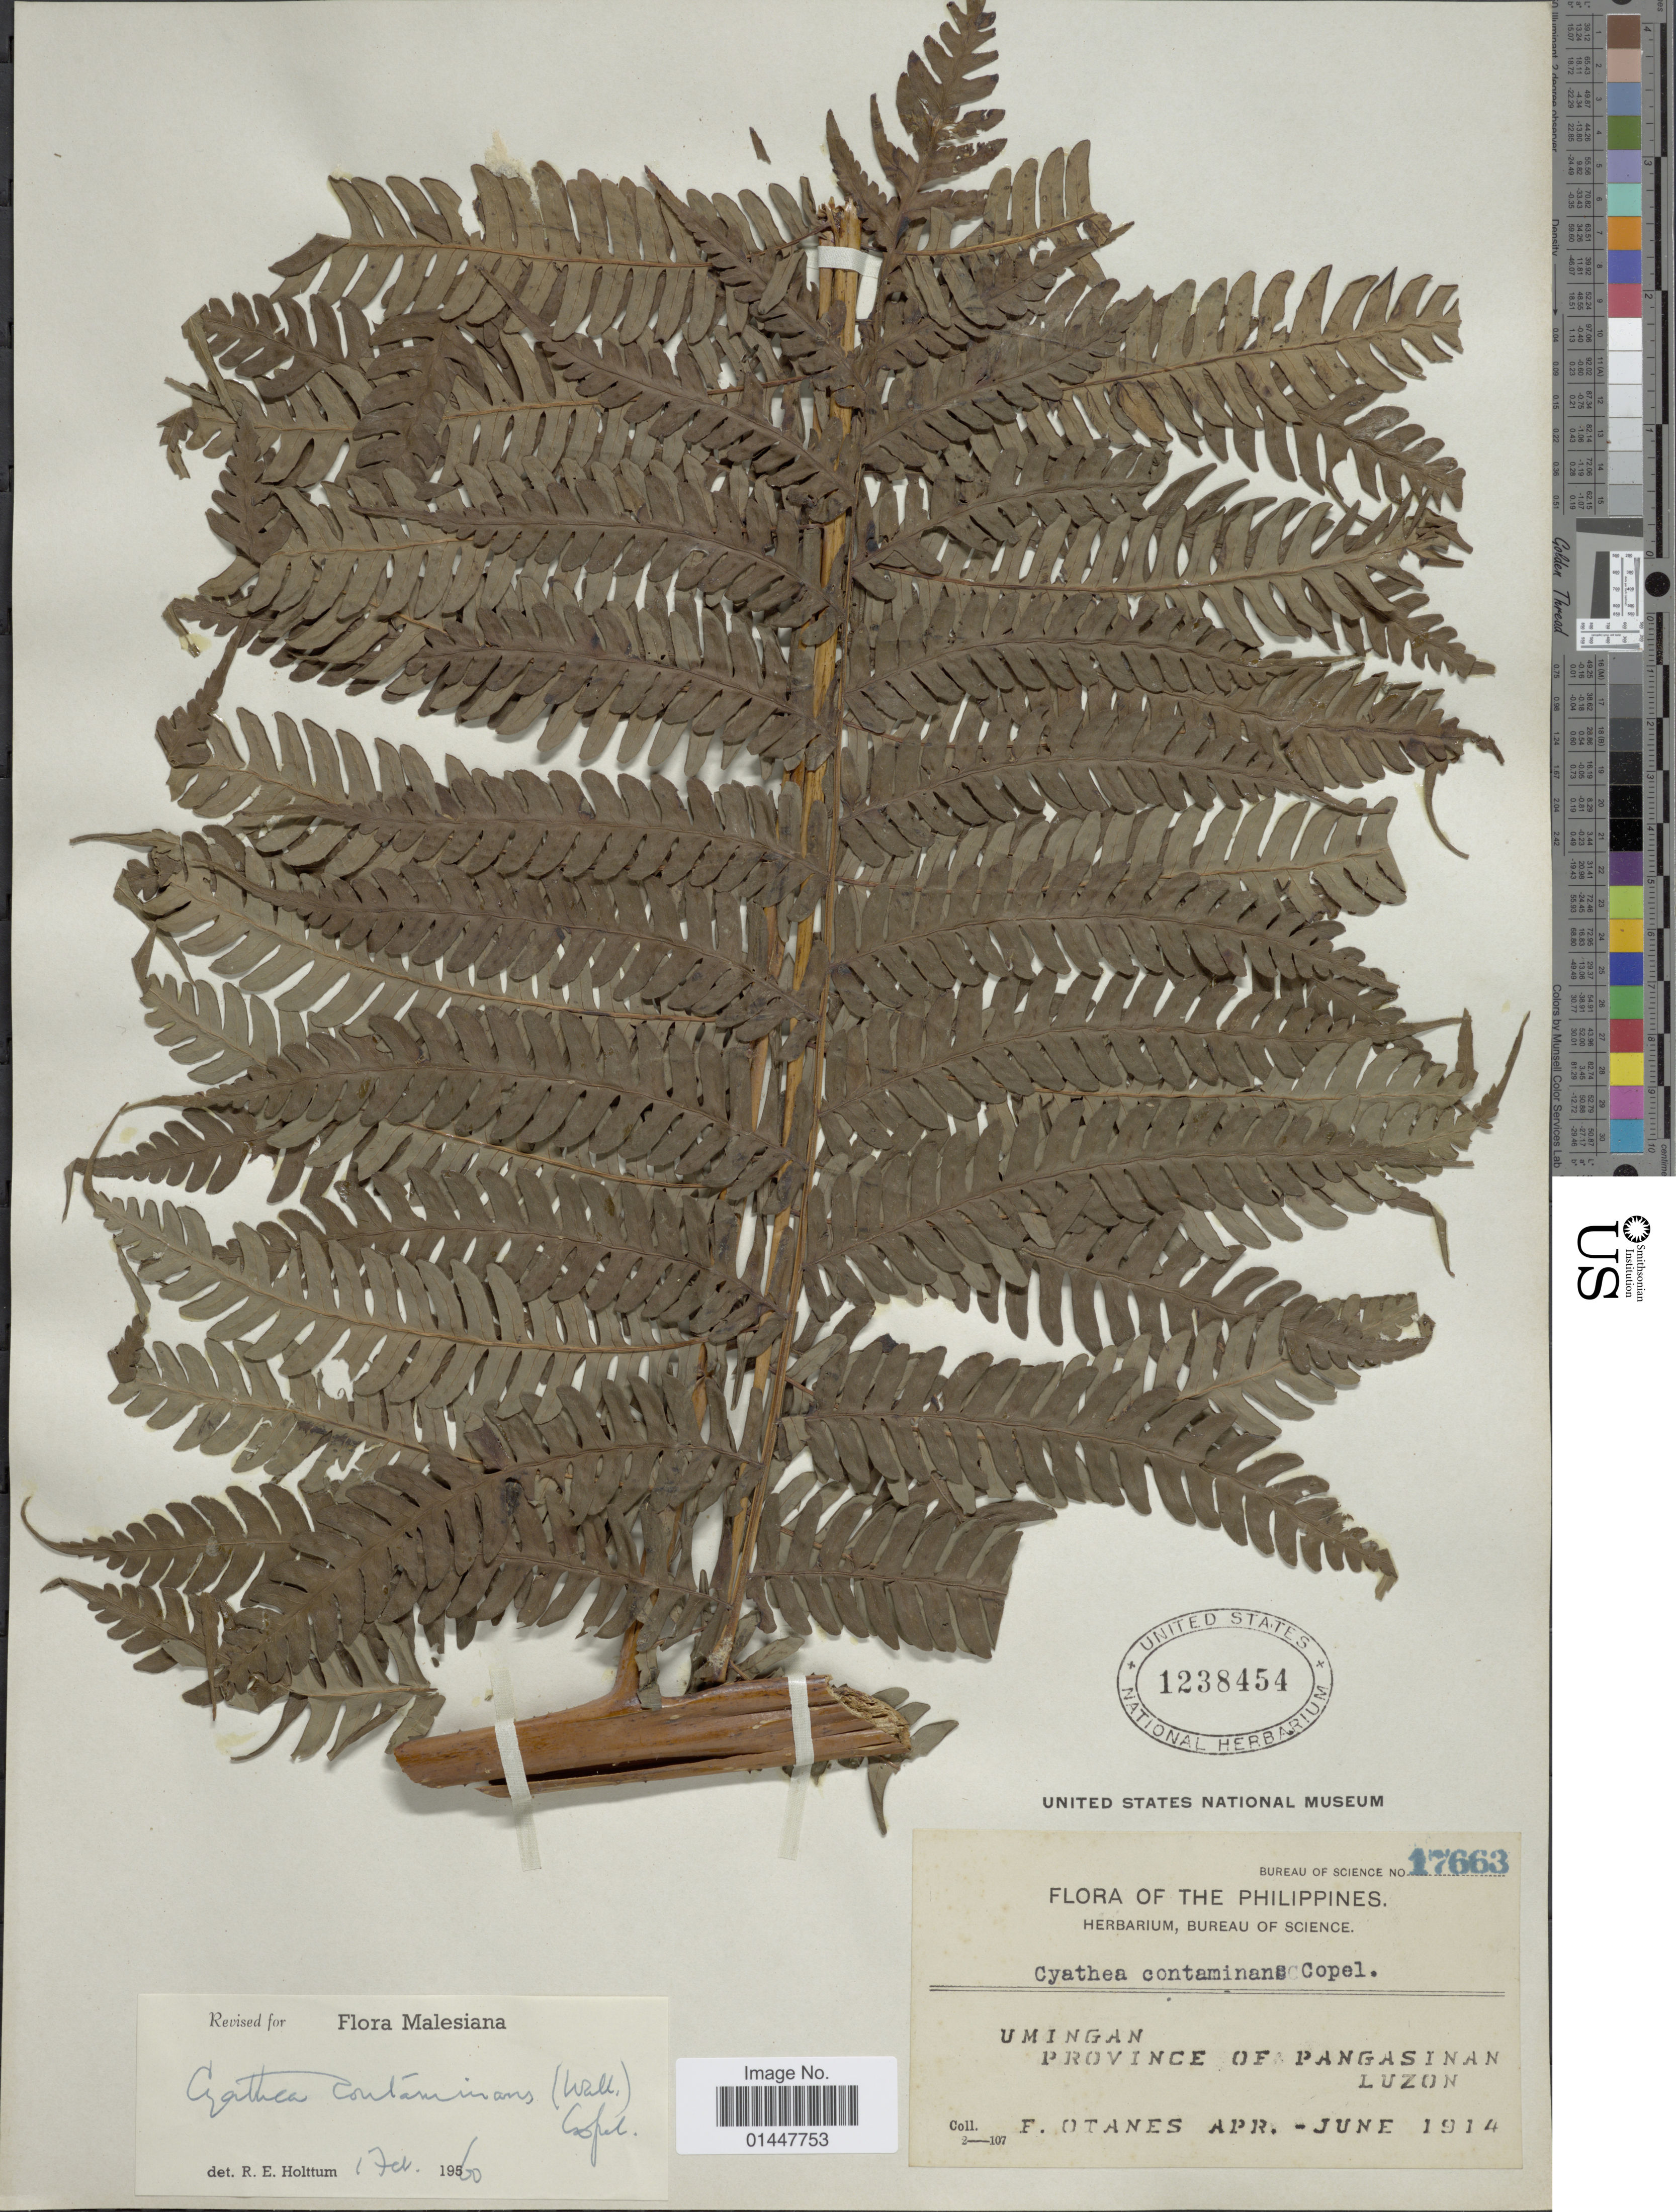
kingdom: Plantae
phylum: Tracheophyta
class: Polypodiopsida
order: Cyatheales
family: Cyatheaceae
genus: Sphaeropteris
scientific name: Sphaeropteris glauca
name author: (Blume) R.M. Tryon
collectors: F. Q. Otanes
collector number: Bureau of Science 17663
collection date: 1914-04/1914-06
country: Philippines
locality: Umingan, Province of Pangasinan, Luzon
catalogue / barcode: US 1238454